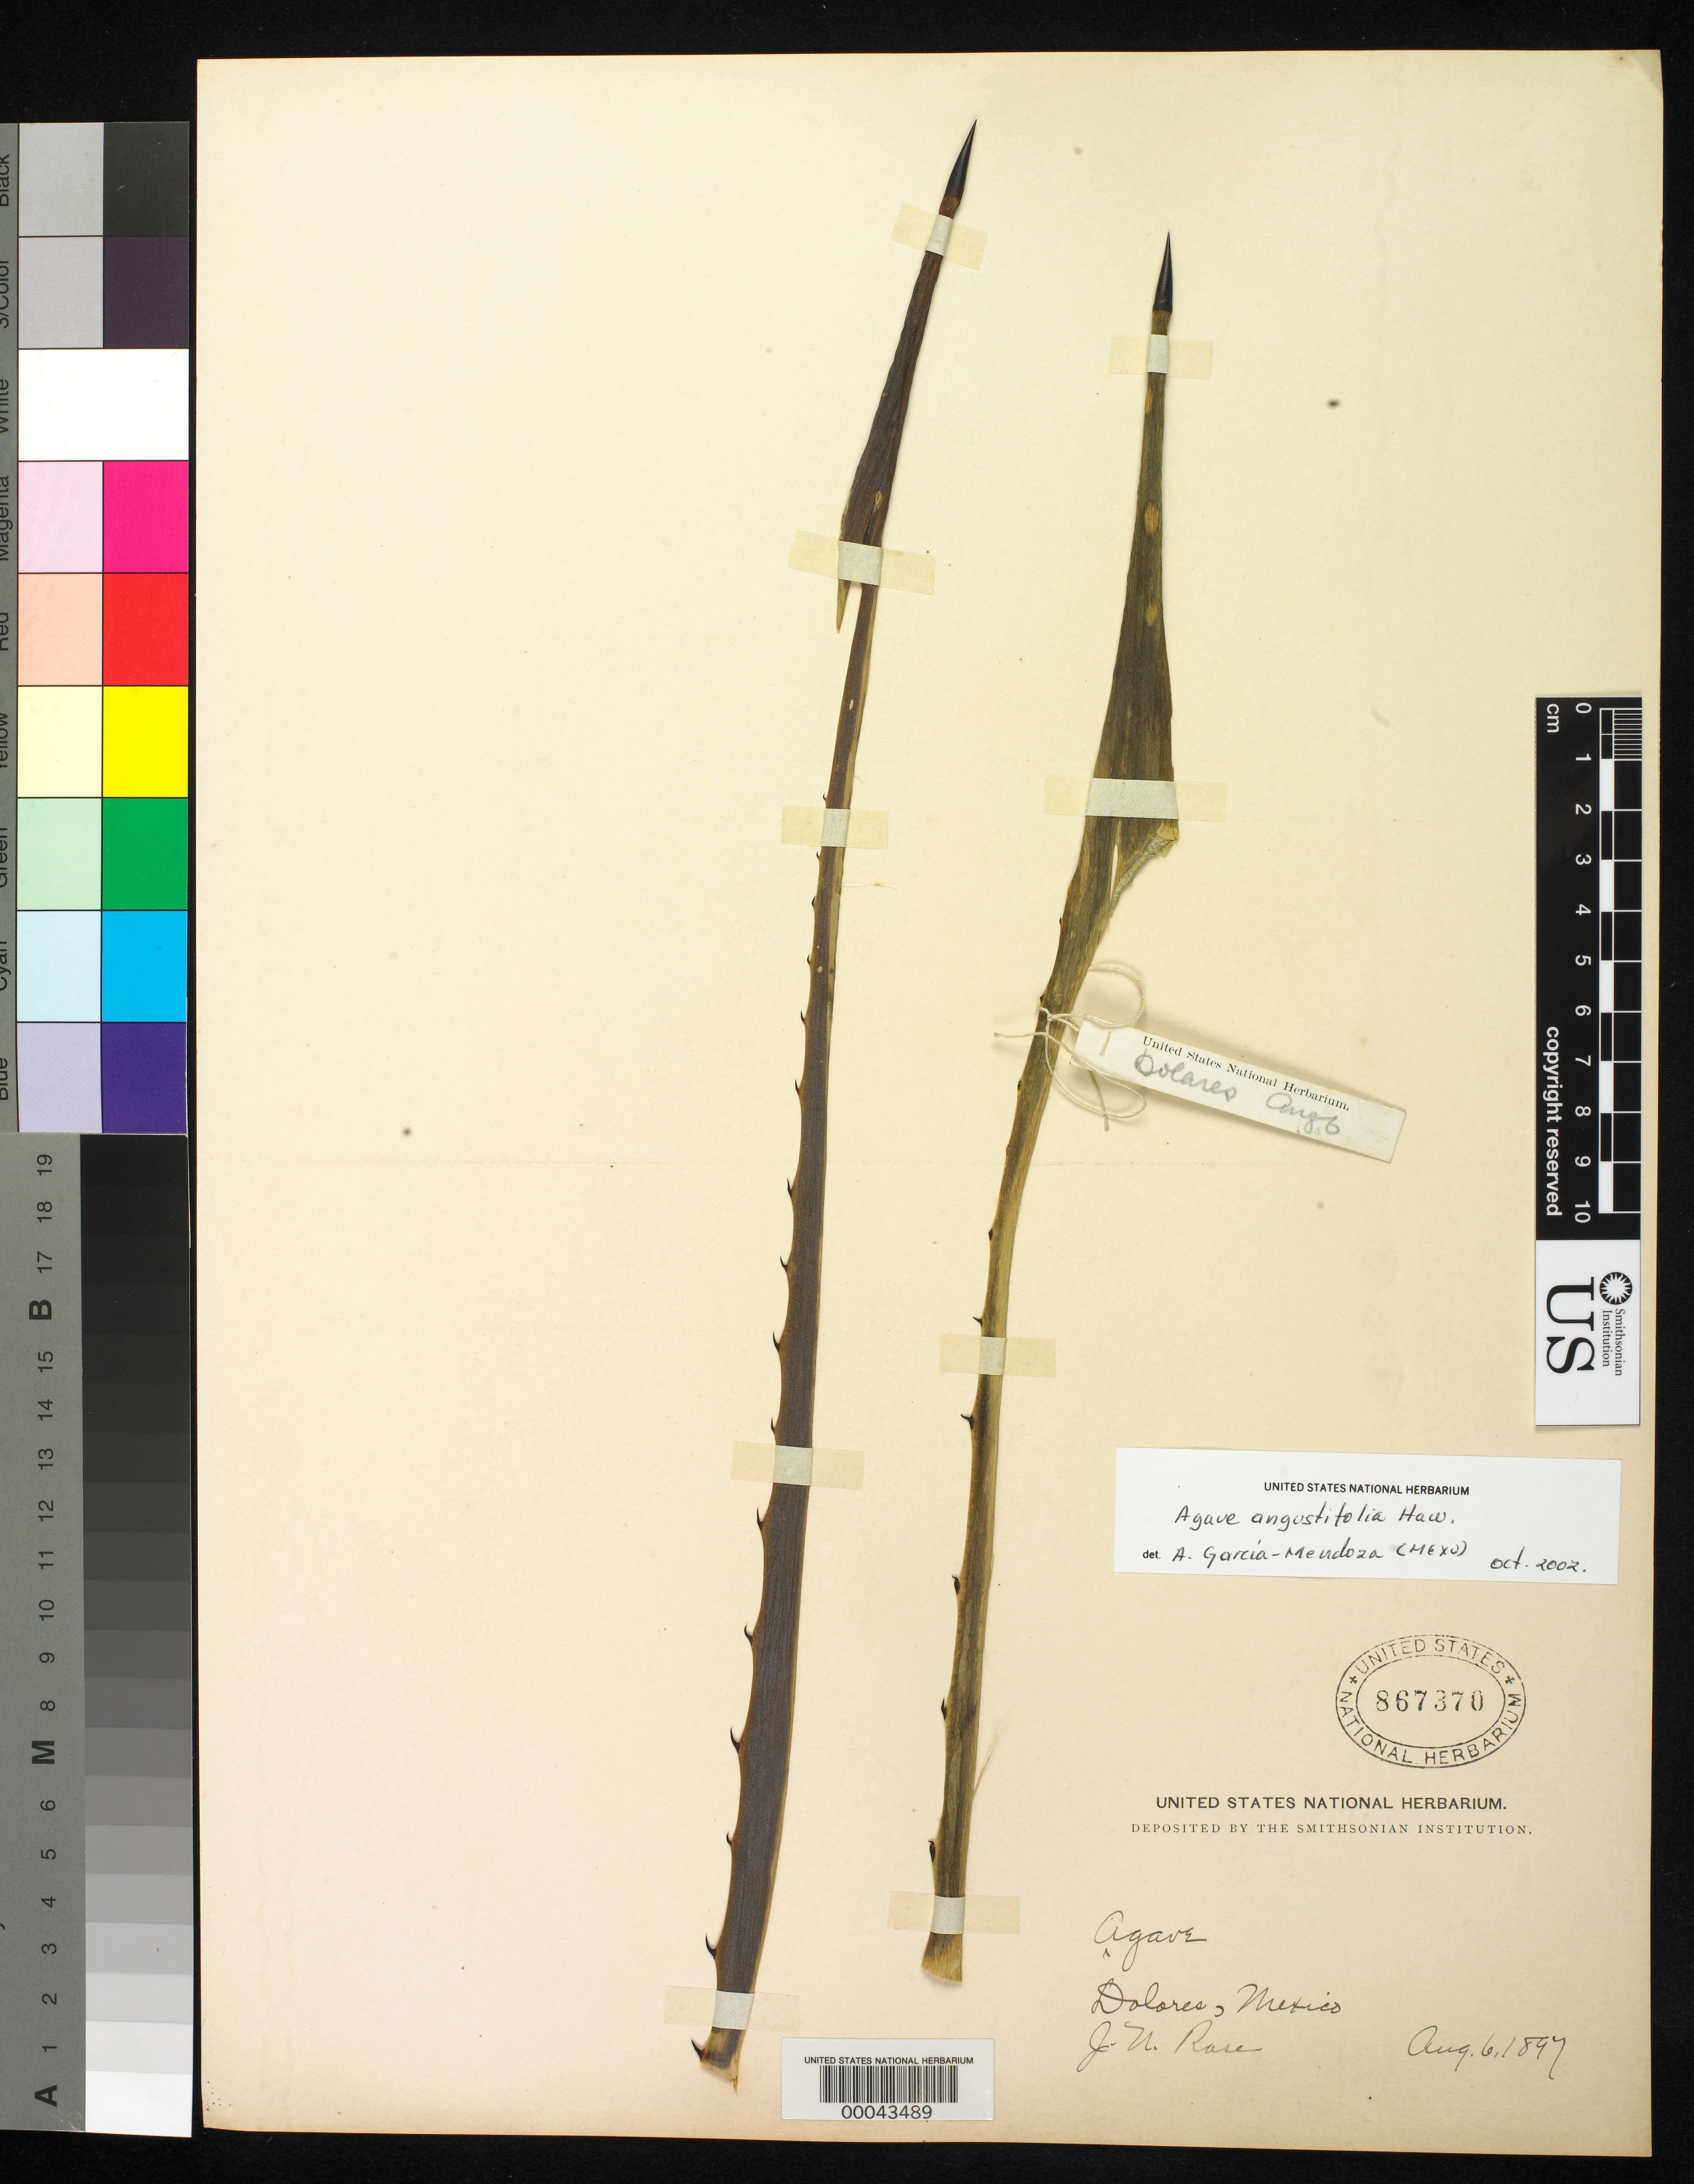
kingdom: Plantae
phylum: Tracheophyta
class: Liliopsida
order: Asparagales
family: Asparagaceae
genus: Agave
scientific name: Agave angustifolia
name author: Haw.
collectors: J. N. Rose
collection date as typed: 06 Aug 1897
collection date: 1897-08-06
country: Mexico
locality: Dolores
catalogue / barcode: US 867370